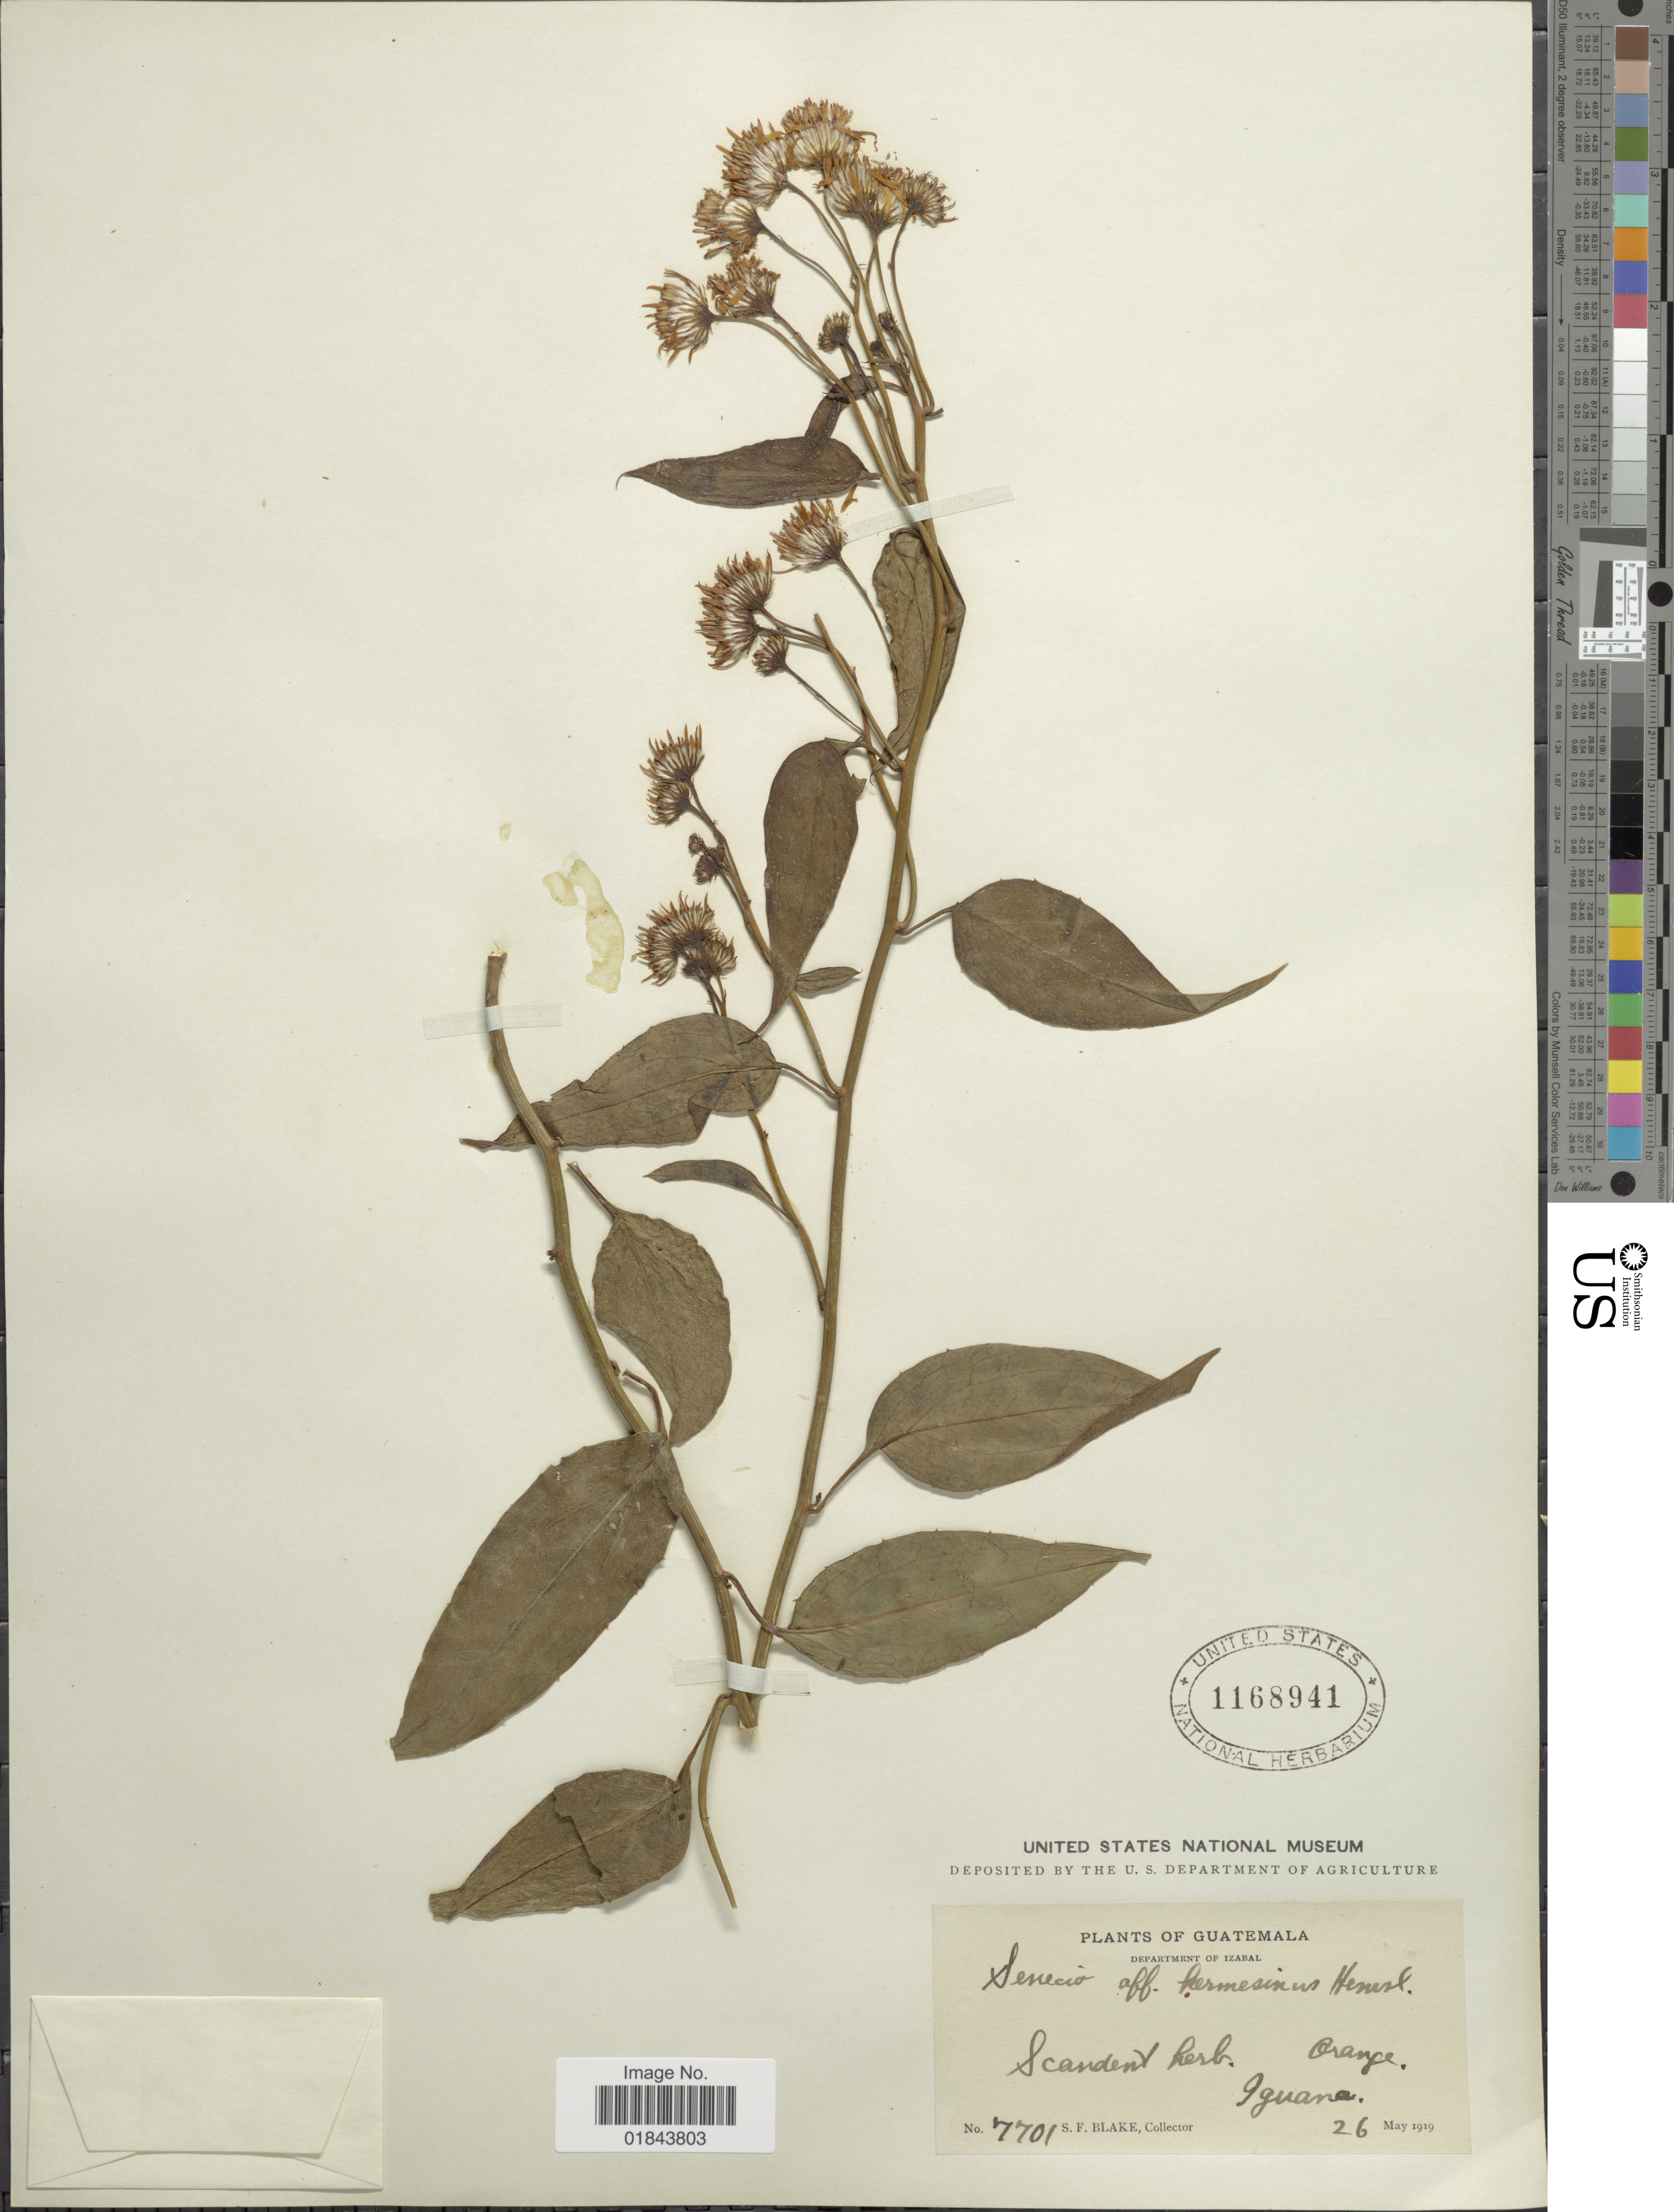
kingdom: Plantae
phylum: Tracheophyta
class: Magnoliopsida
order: Asterales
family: Asteraceae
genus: Pseudogynoxys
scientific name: Pseudogynoxys chenopodioides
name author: (Kunth) Cabrera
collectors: S. Blake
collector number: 7701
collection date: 1919-05-26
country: Guatemala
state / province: Izabal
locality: Department of Izabal. Iguana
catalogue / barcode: US 1168941